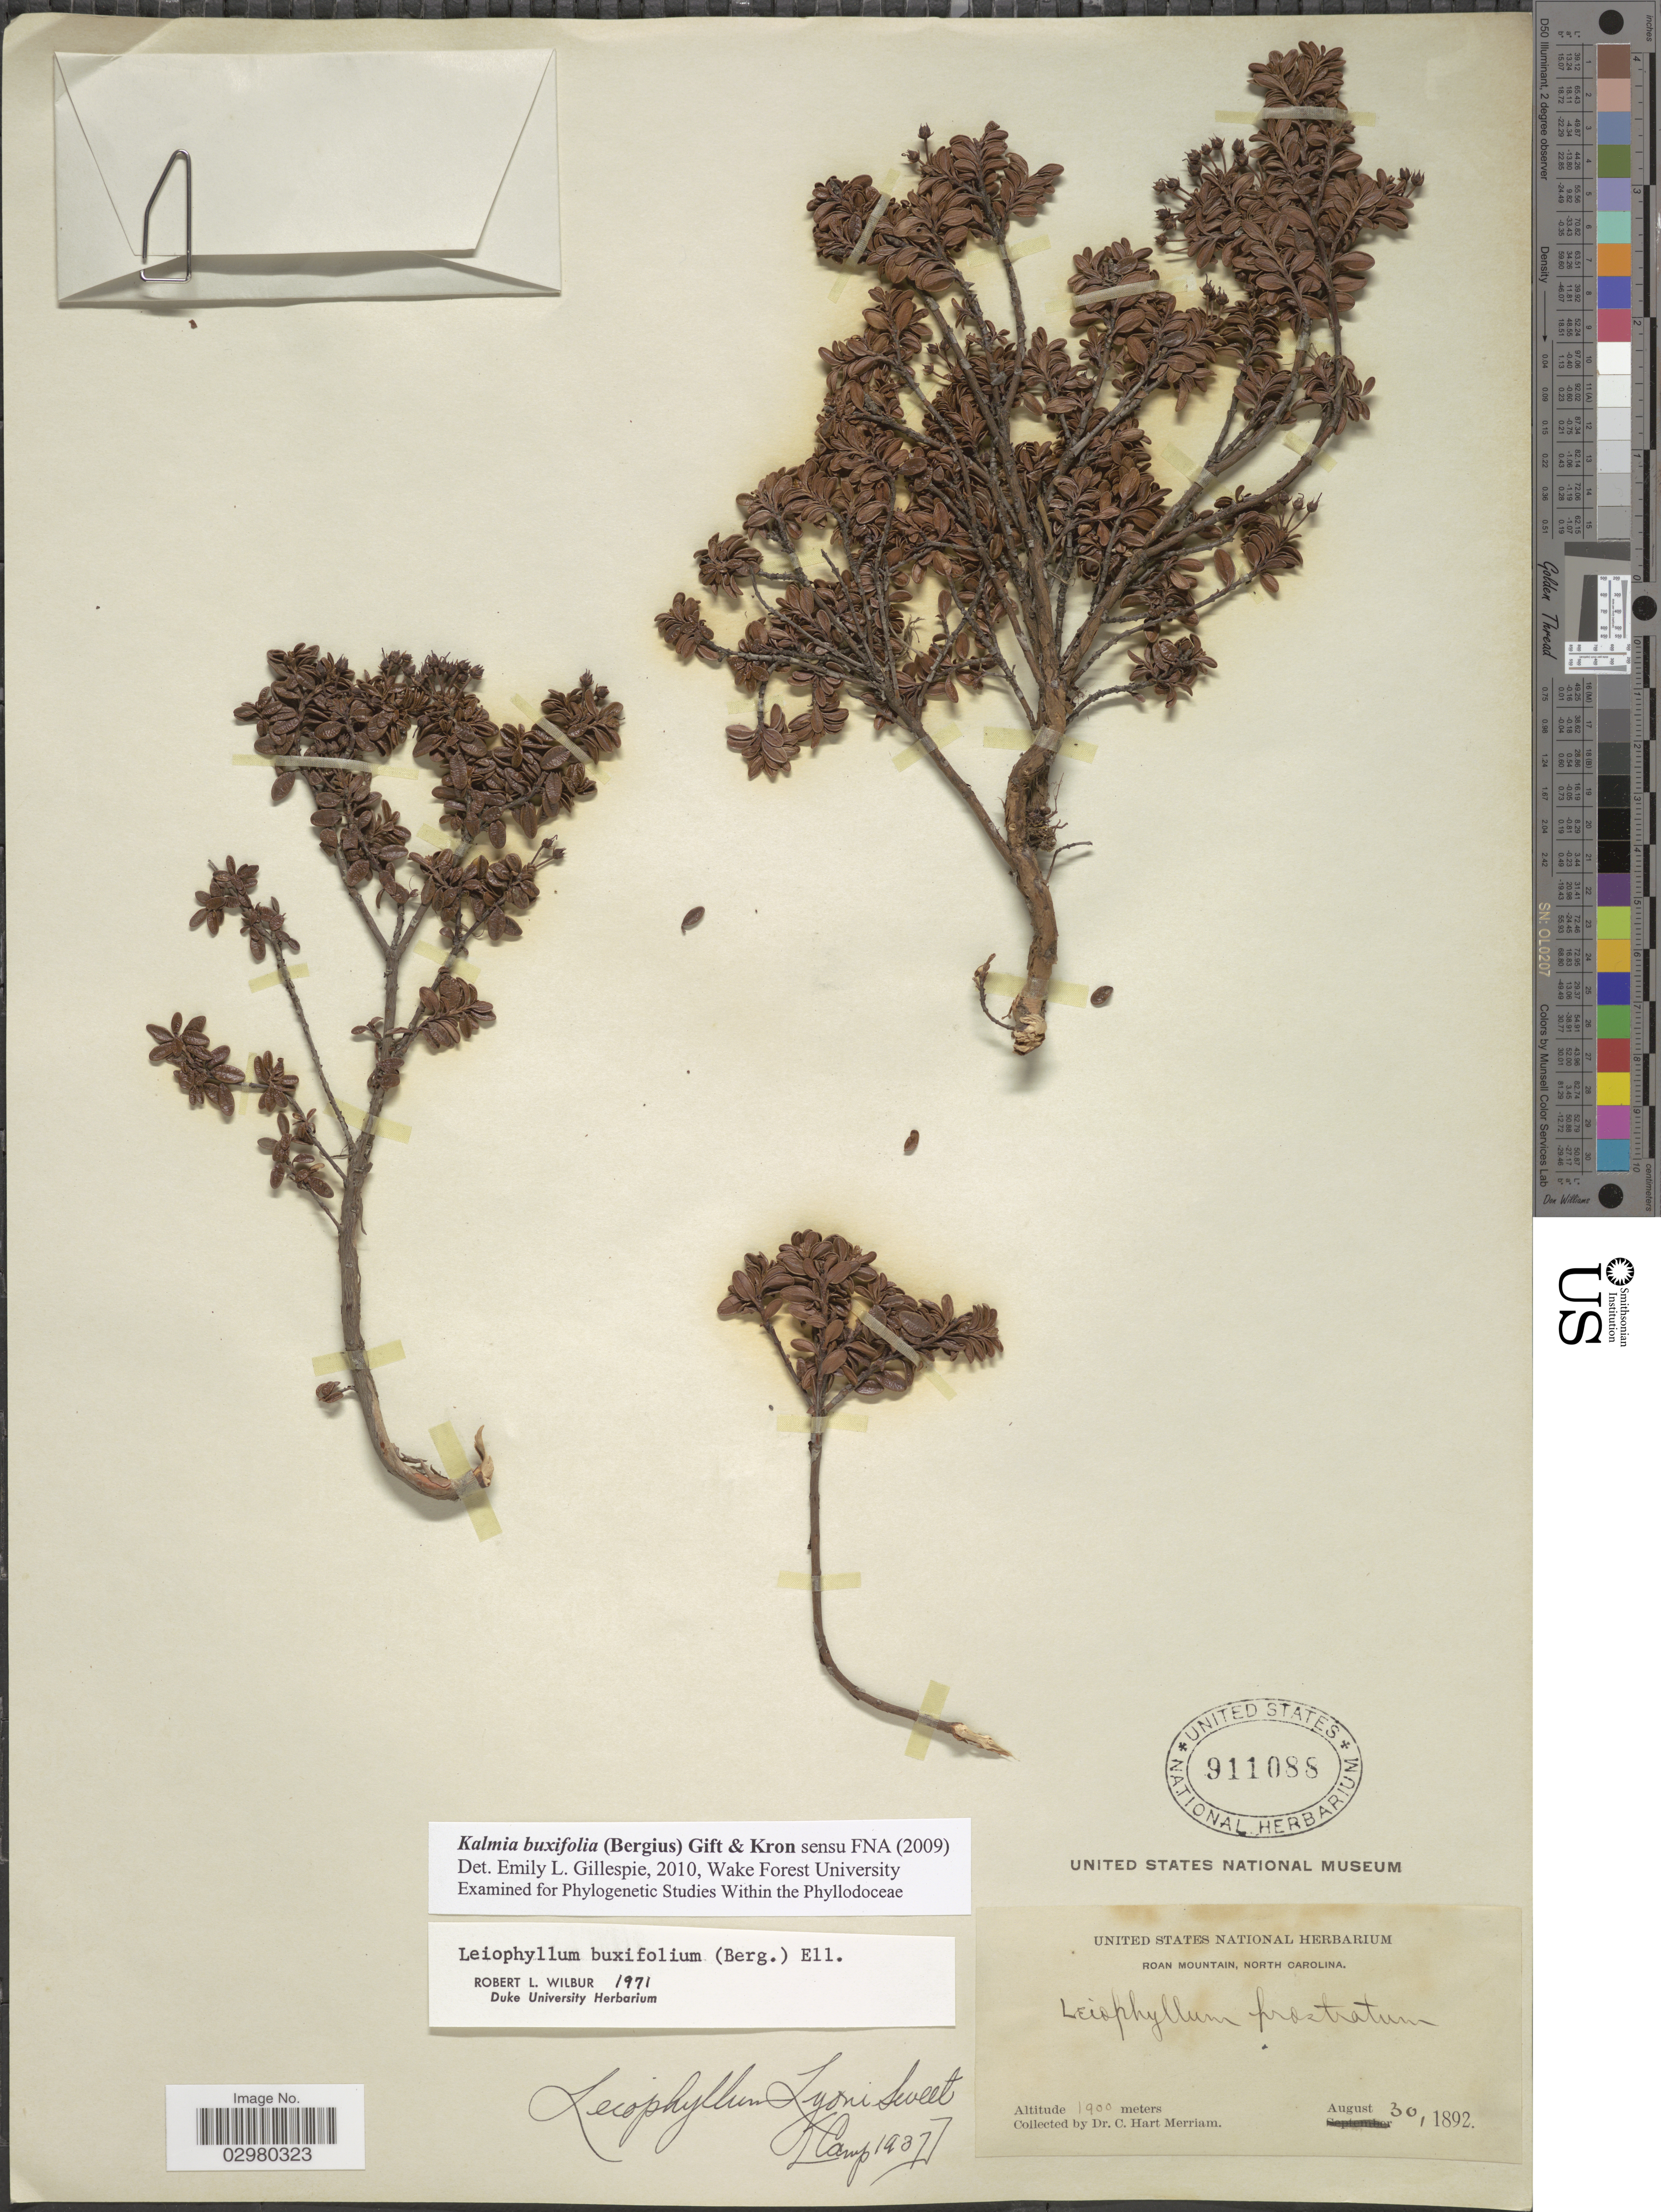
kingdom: Plantae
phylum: Tracheophyta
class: Magnoliopsida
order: Ericales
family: Ericaceae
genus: Leiophyllum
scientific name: Leiophyllum buxifolium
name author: (Bergius) Elliott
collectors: C. Merriam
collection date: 1892-08-30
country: United States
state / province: North Carolina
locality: Roan Mountain.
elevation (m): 1900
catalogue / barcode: US 911088